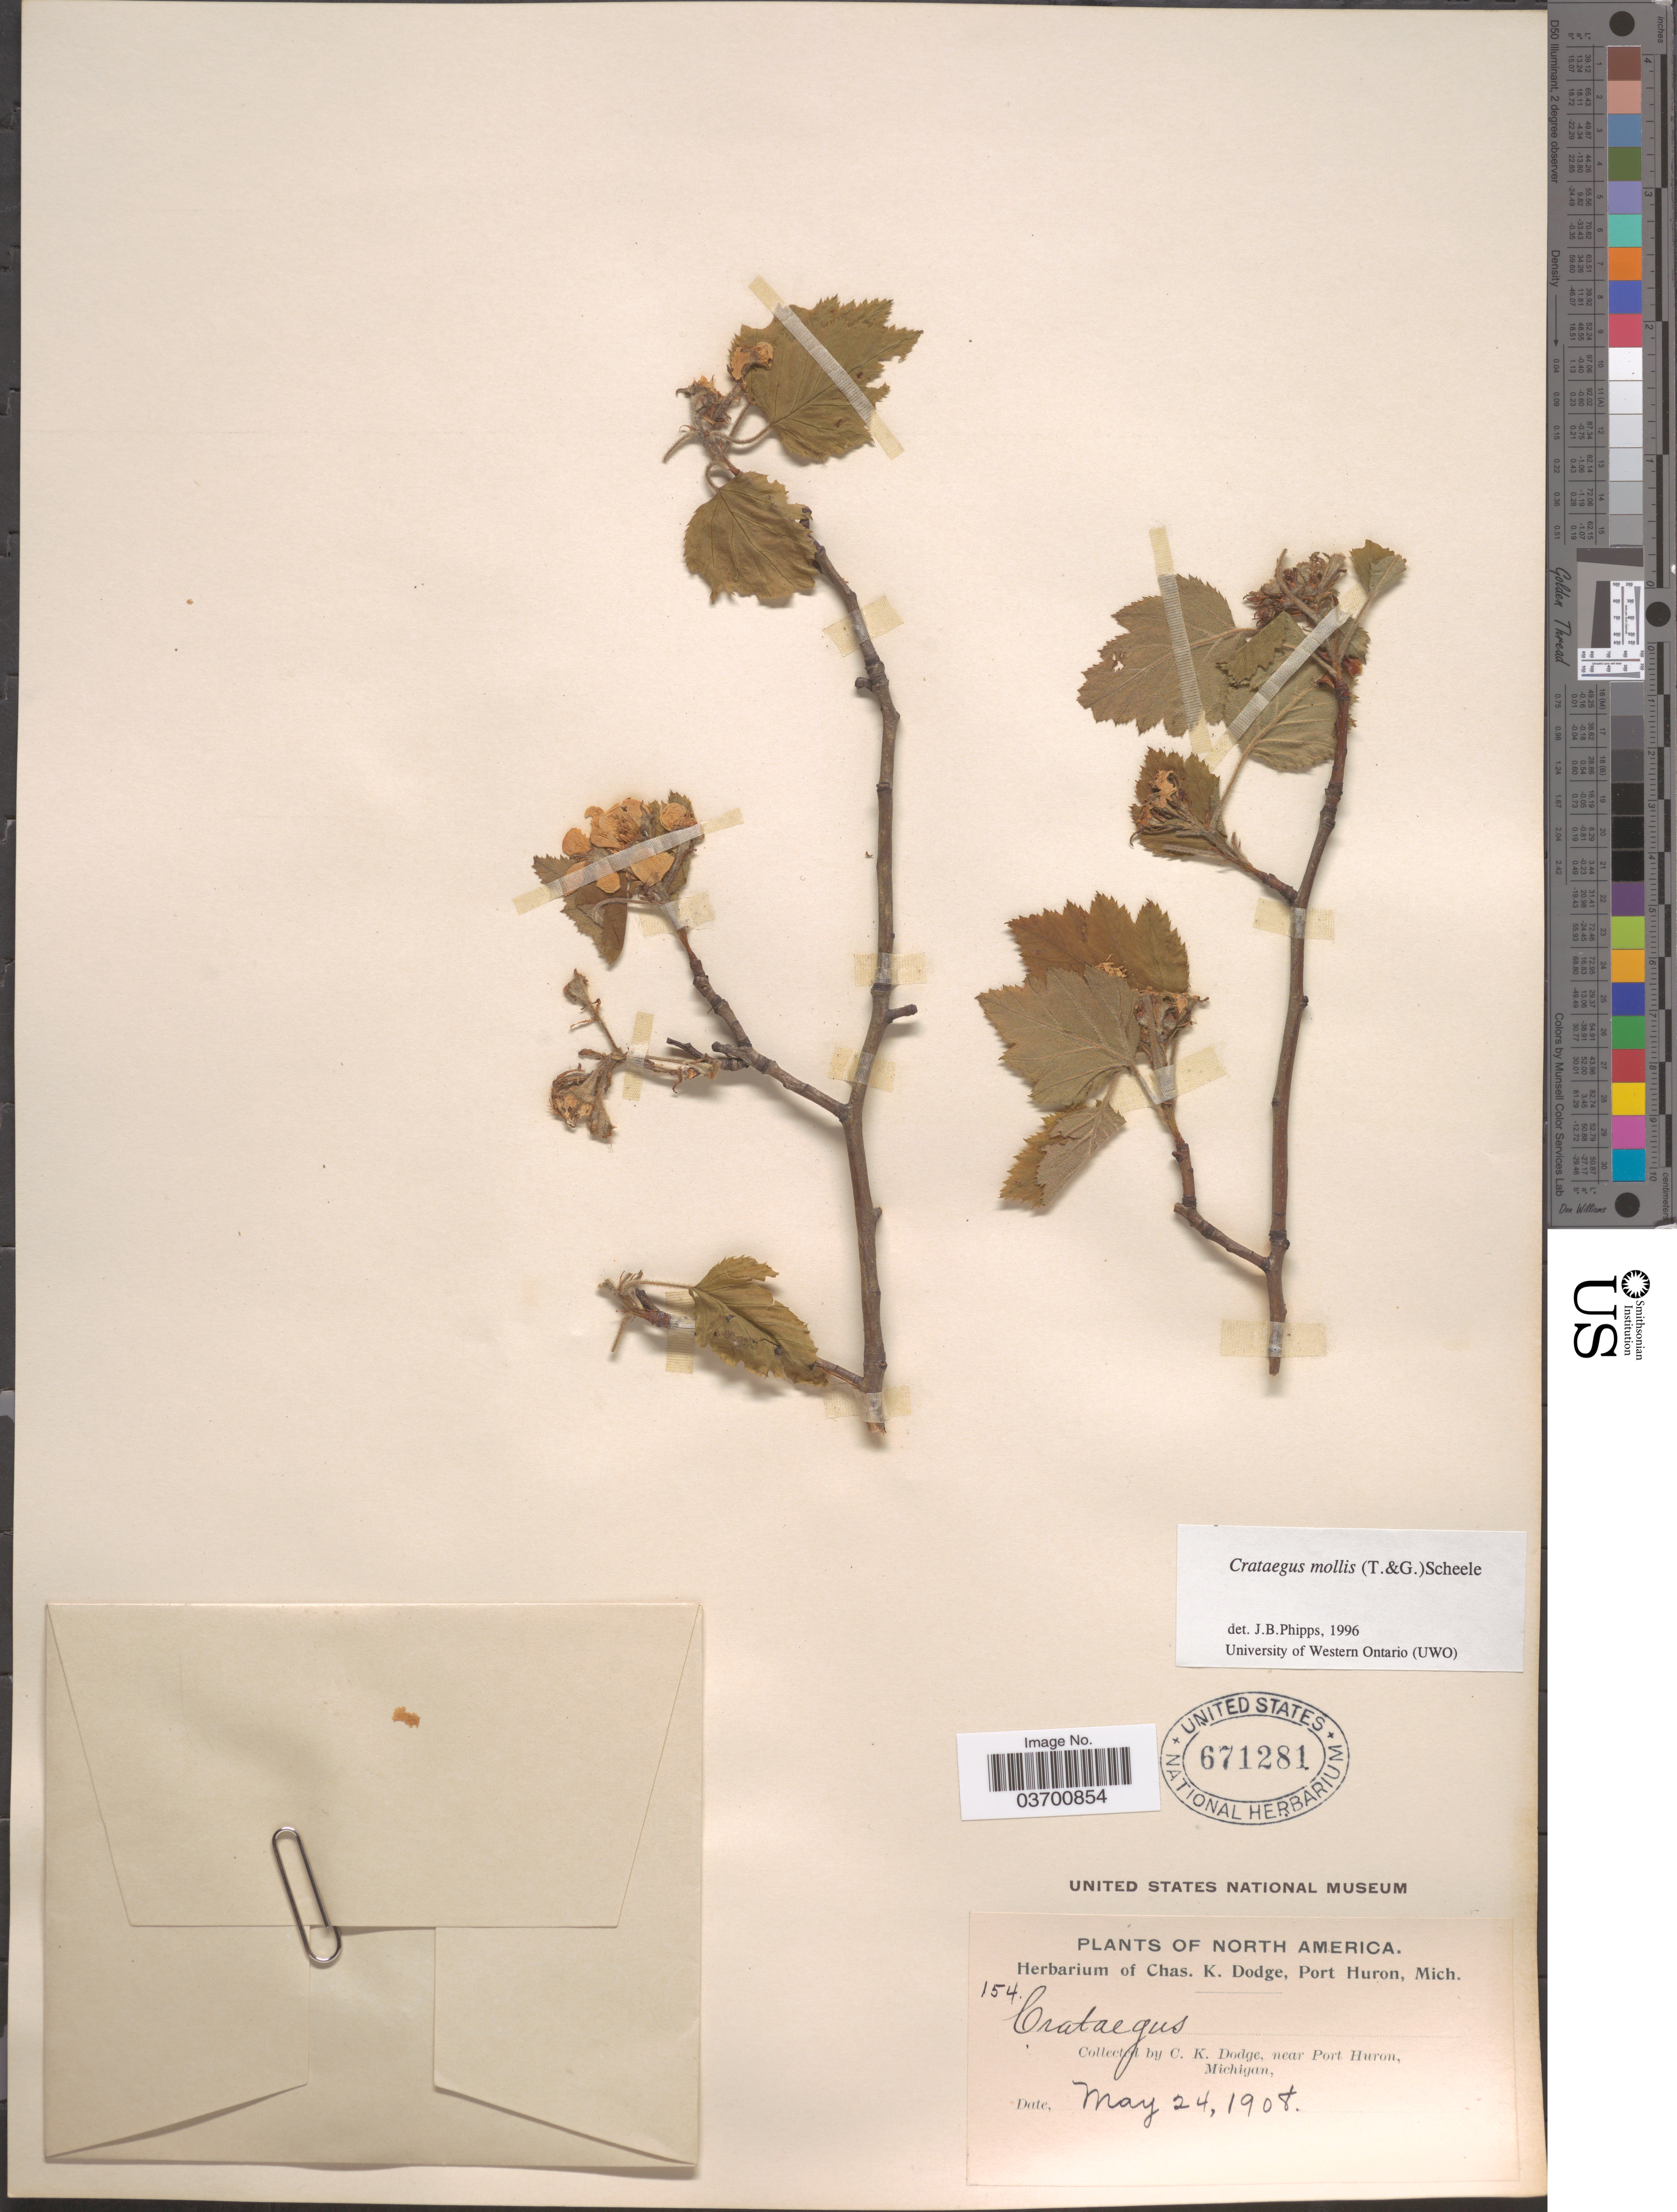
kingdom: Plantae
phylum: Tracheophyta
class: Magnoliopsida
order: Rosales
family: Rosaceae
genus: Crataegus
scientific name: Crataegus mollis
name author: (Torr. & A. Gray) Scheele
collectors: C. K. Dodge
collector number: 154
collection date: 1908-05-24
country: United States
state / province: Michigan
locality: Near Port Huron.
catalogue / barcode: US 671281